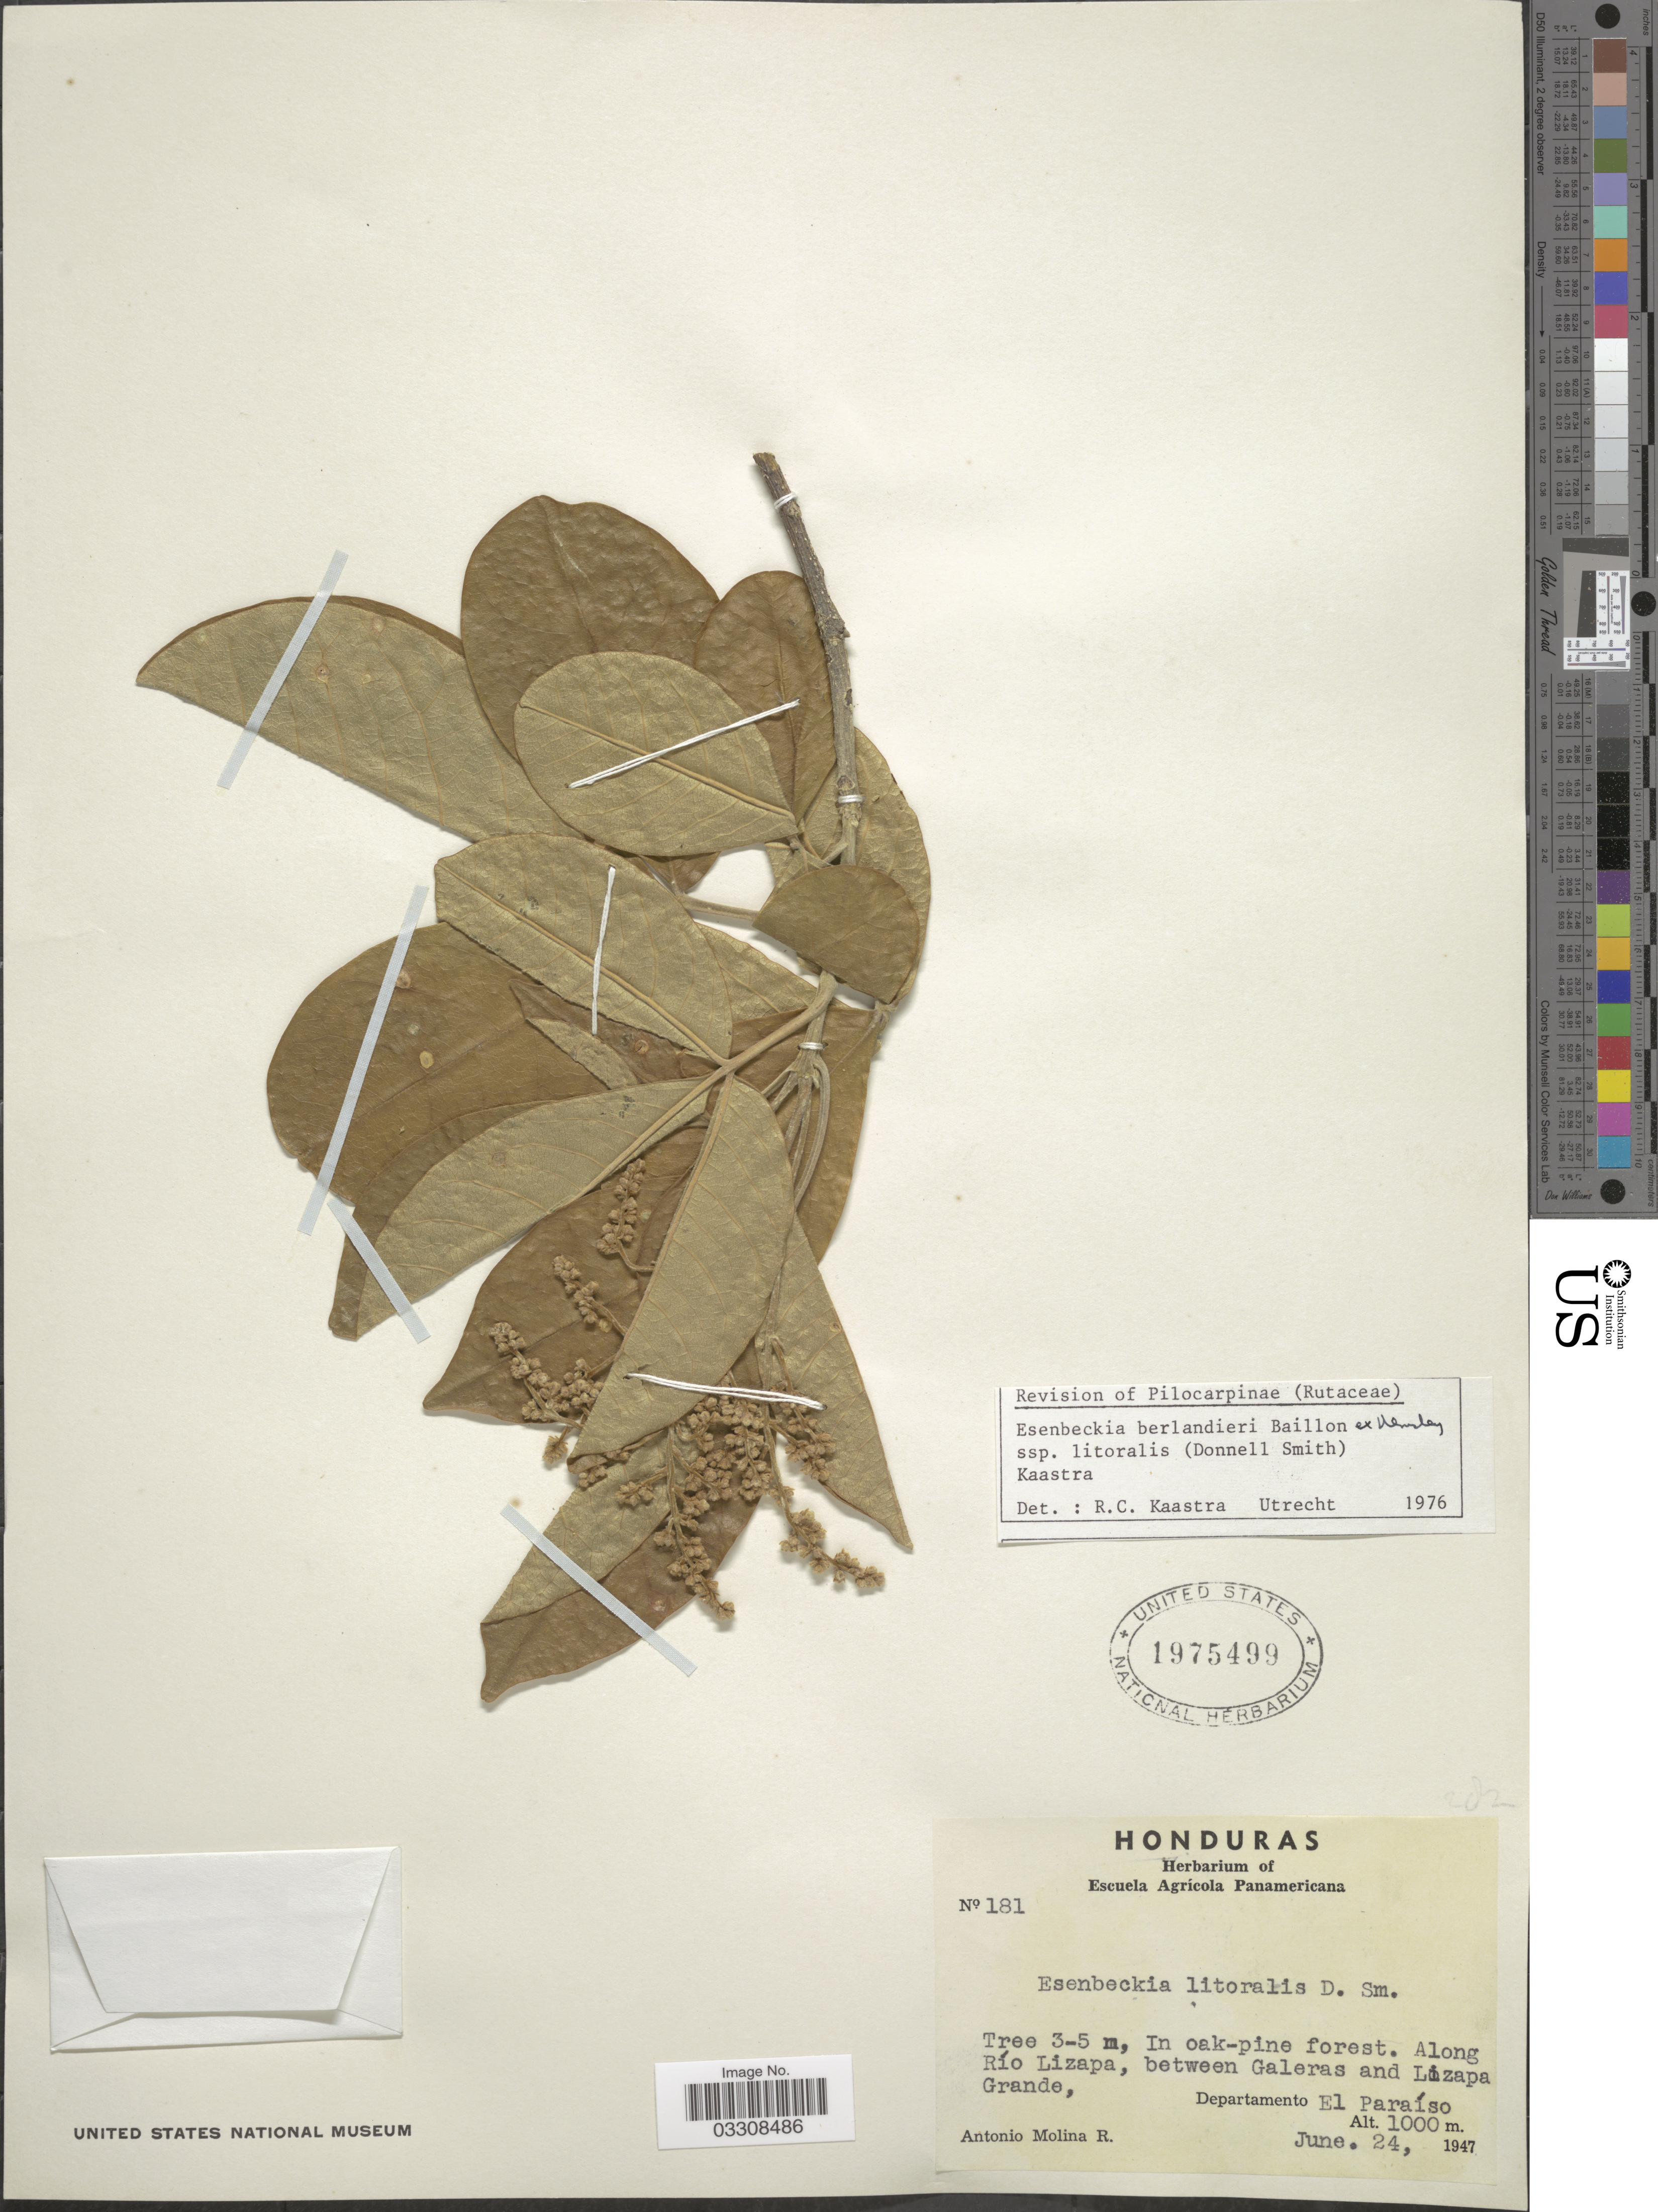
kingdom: Plantae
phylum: Tracheophyta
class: Magnoliopsida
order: Sapindales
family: Rutaceae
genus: Esenbeckia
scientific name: Esenbeckia berlandieri subsp. litoralis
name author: (Donn. Sm.) Kaastra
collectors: A. Molina R.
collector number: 181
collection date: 1947-06-24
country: Honduras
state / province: El Paraíso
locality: Along Río Lizapa, between Galeras and Lizapa Grande, Departamento El Paraíso.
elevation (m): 1000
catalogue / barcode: US 1975499